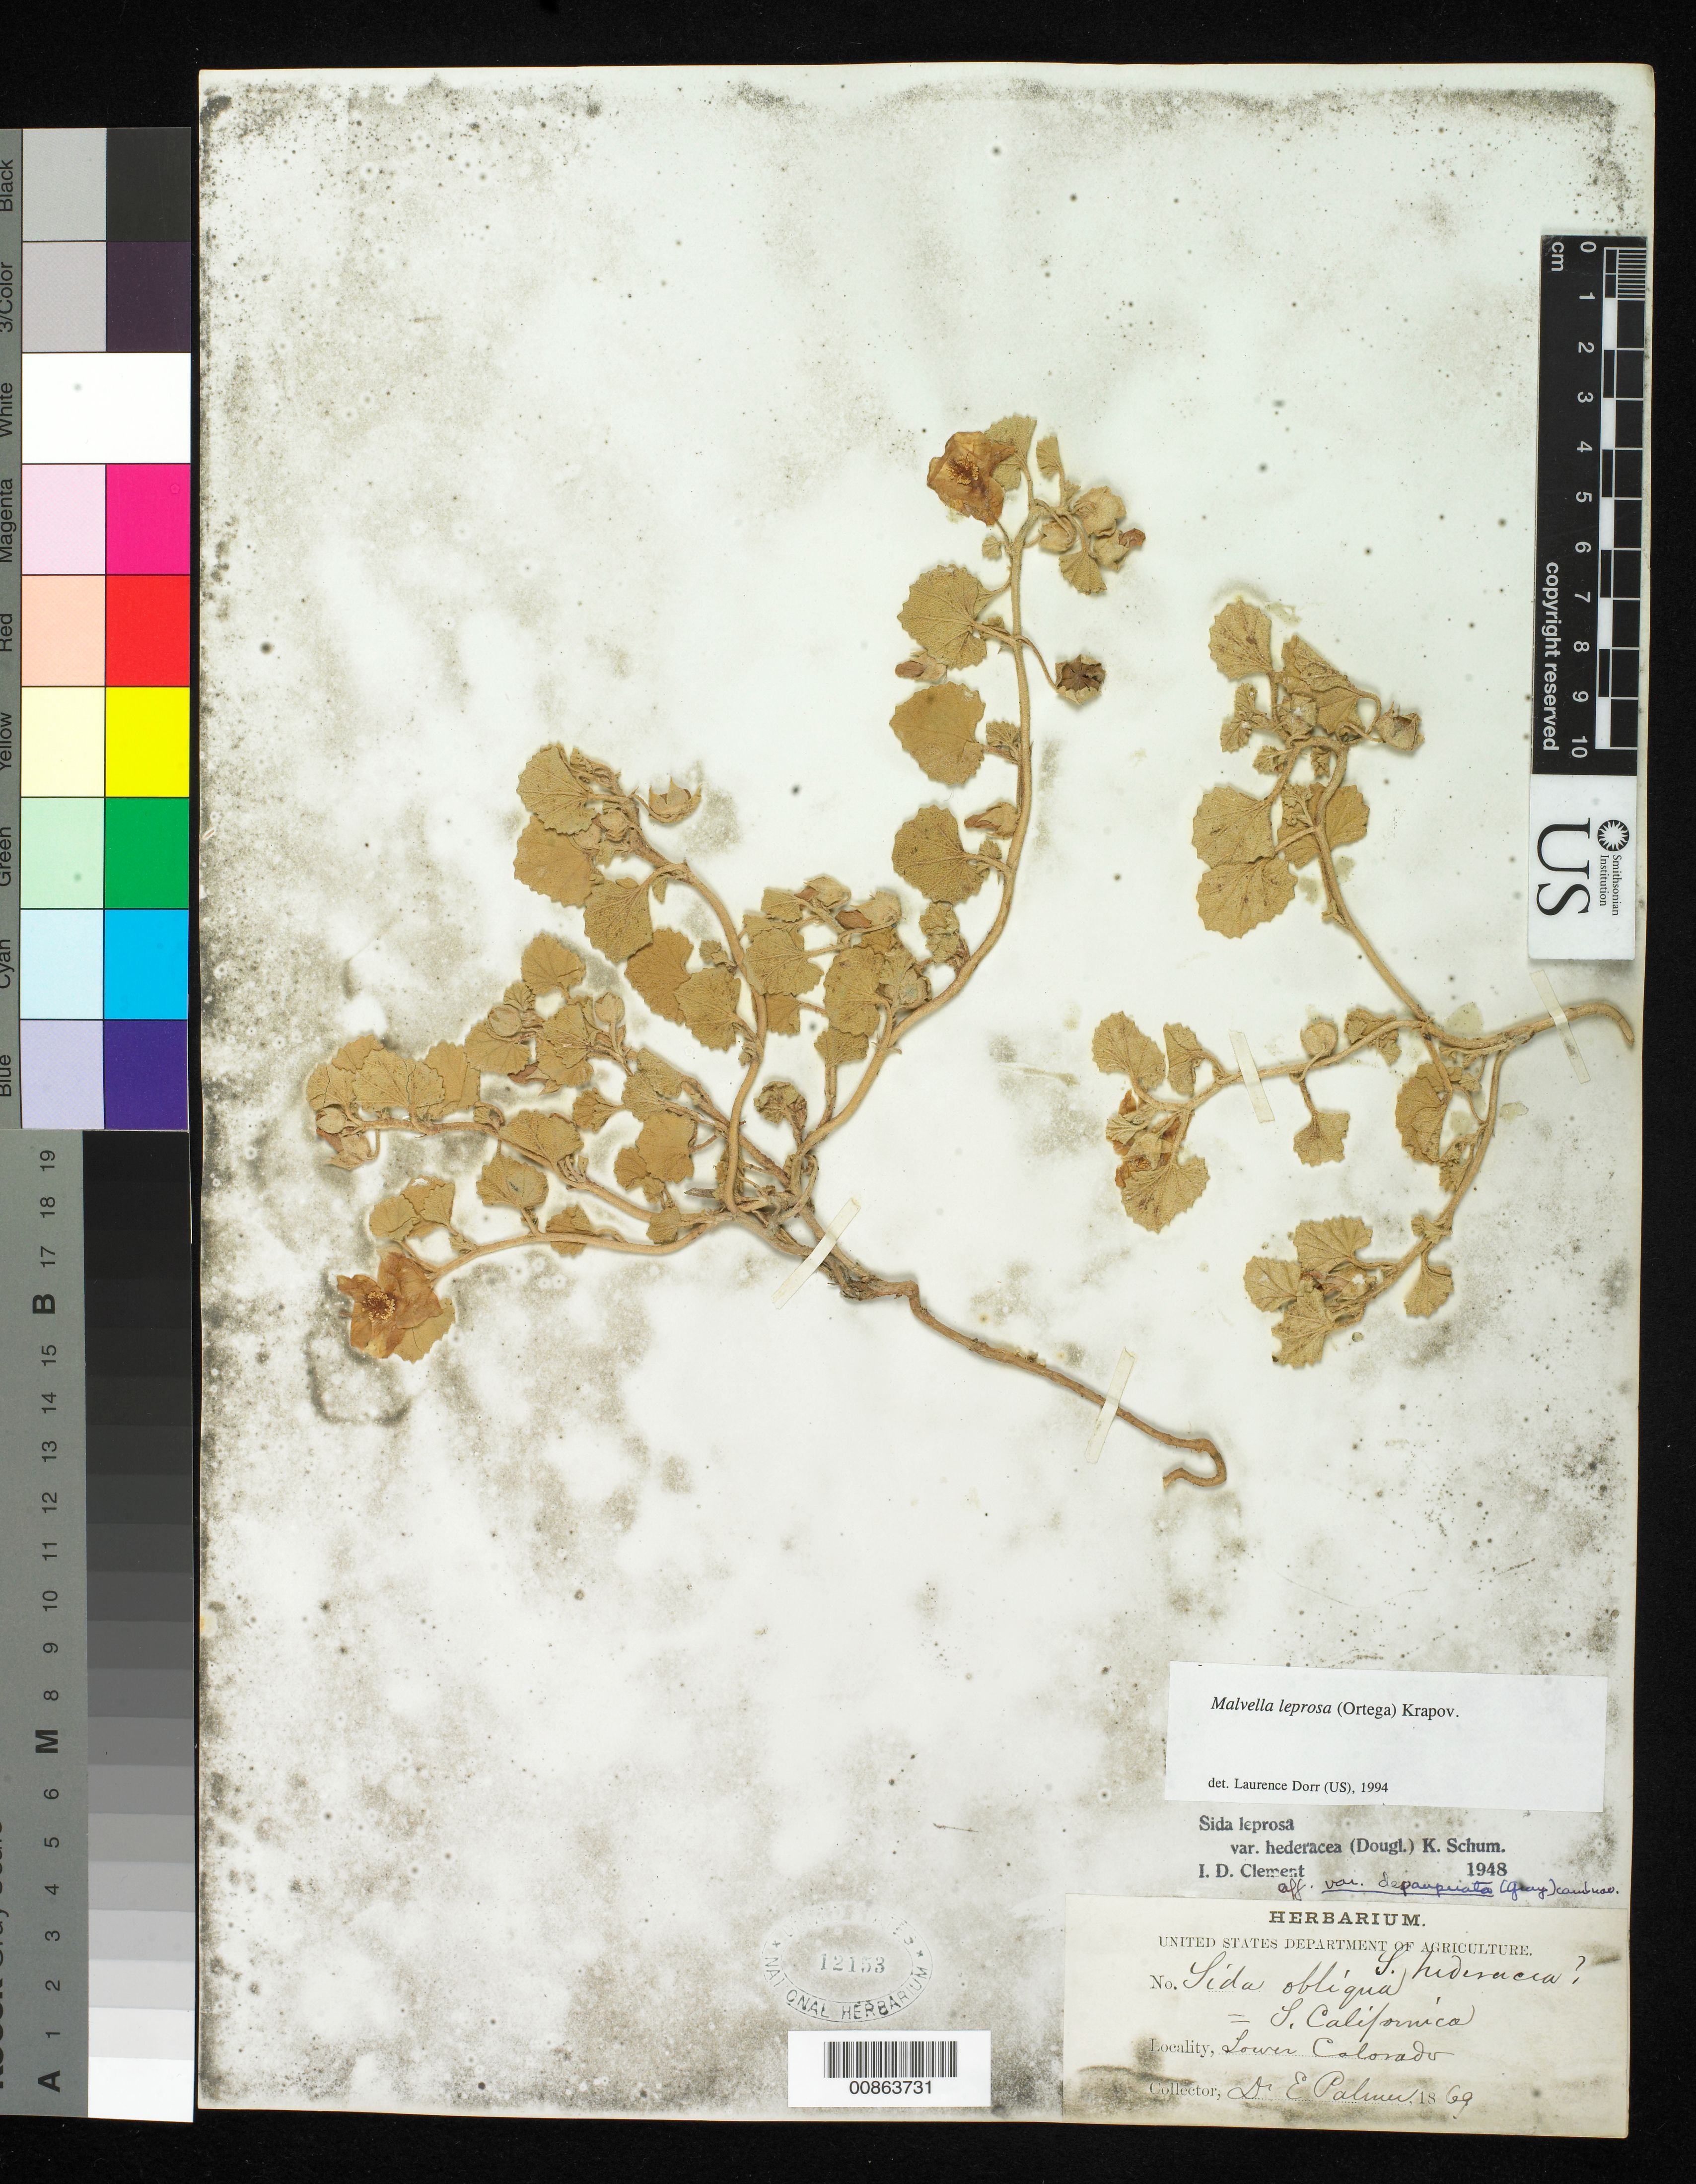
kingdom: Plantae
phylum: Tracheophyta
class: Magnoliopsida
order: Malvales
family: Malvaceae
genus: Malvella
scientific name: Malvella leprosa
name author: (Ortega) Krapov.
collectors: E. Palmer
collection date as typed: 1869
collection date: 1869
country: United States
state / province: Colorado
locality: Lower Colorado.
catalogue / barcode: US 12153